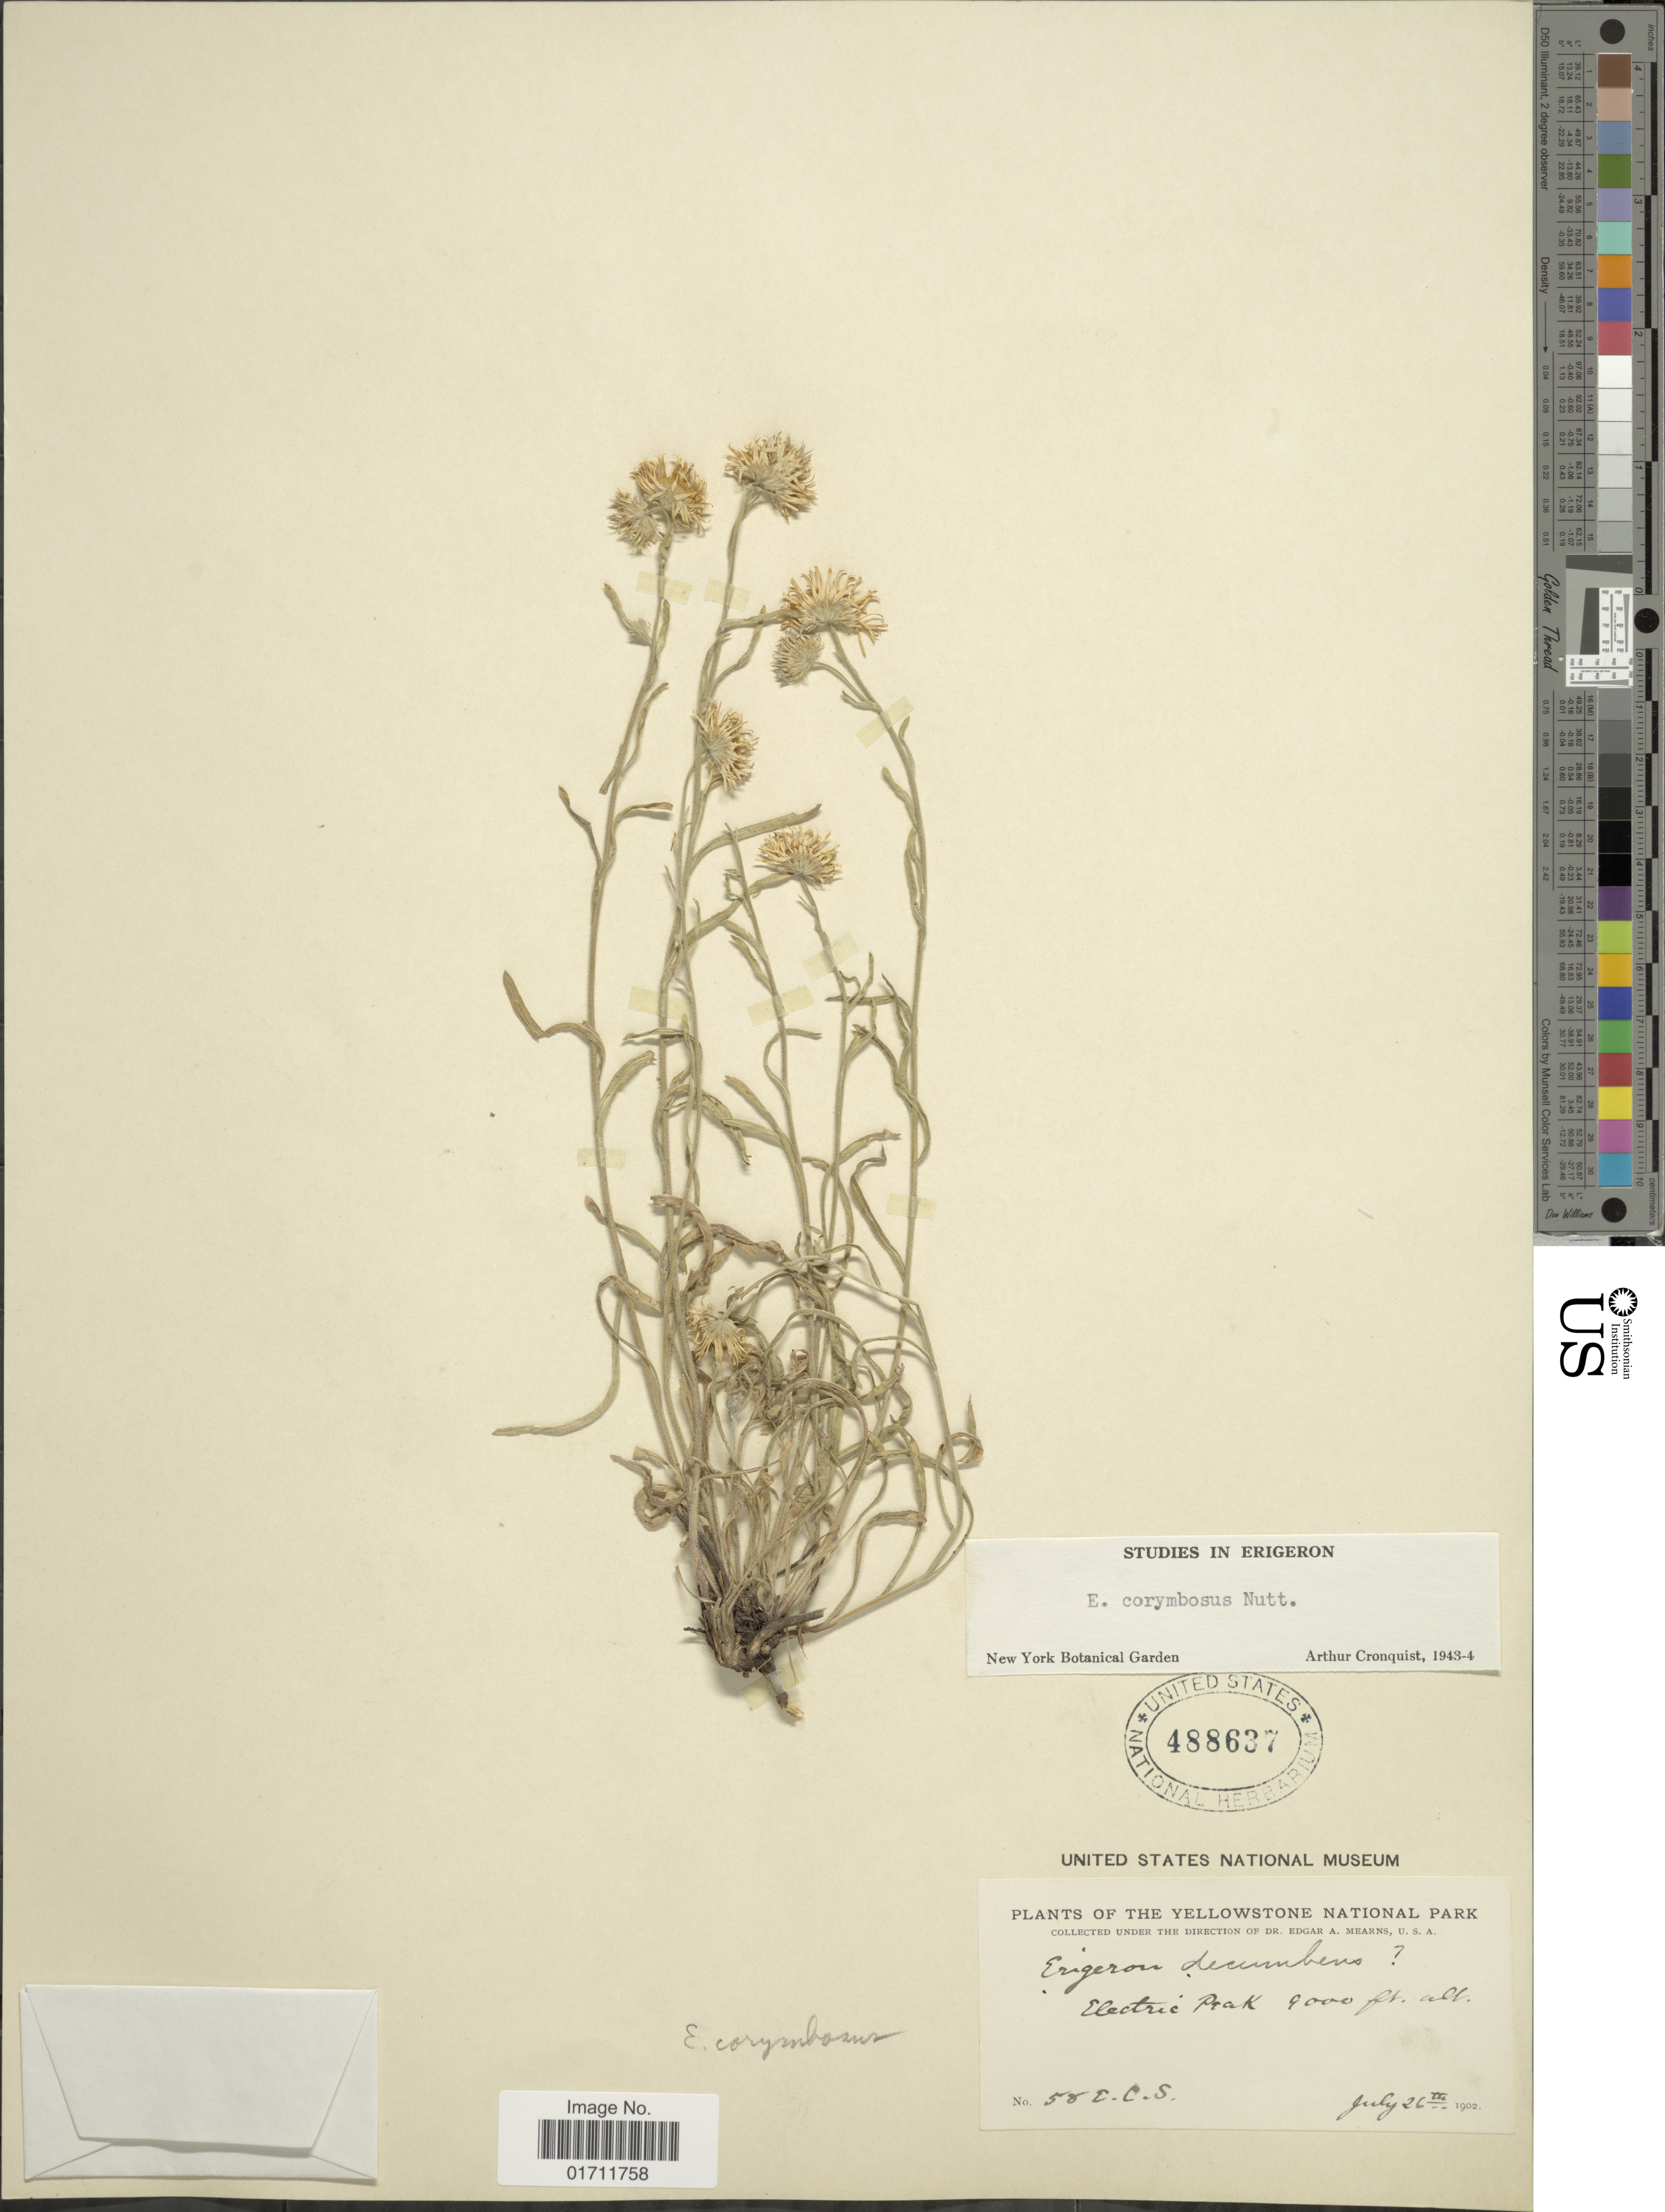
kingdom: Plantae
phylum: Tracheophyta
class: Magnoliopsida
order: Asterales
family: Asteraceae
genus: Erigeron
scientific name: Erigeron corymbosus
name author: Nutt.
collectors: E. C. Smith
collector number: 56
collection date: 1902-07-26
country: United States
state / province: Montana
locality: The Yellowstone National Park, Electric Peak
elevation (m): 2743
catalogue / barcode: US 488637